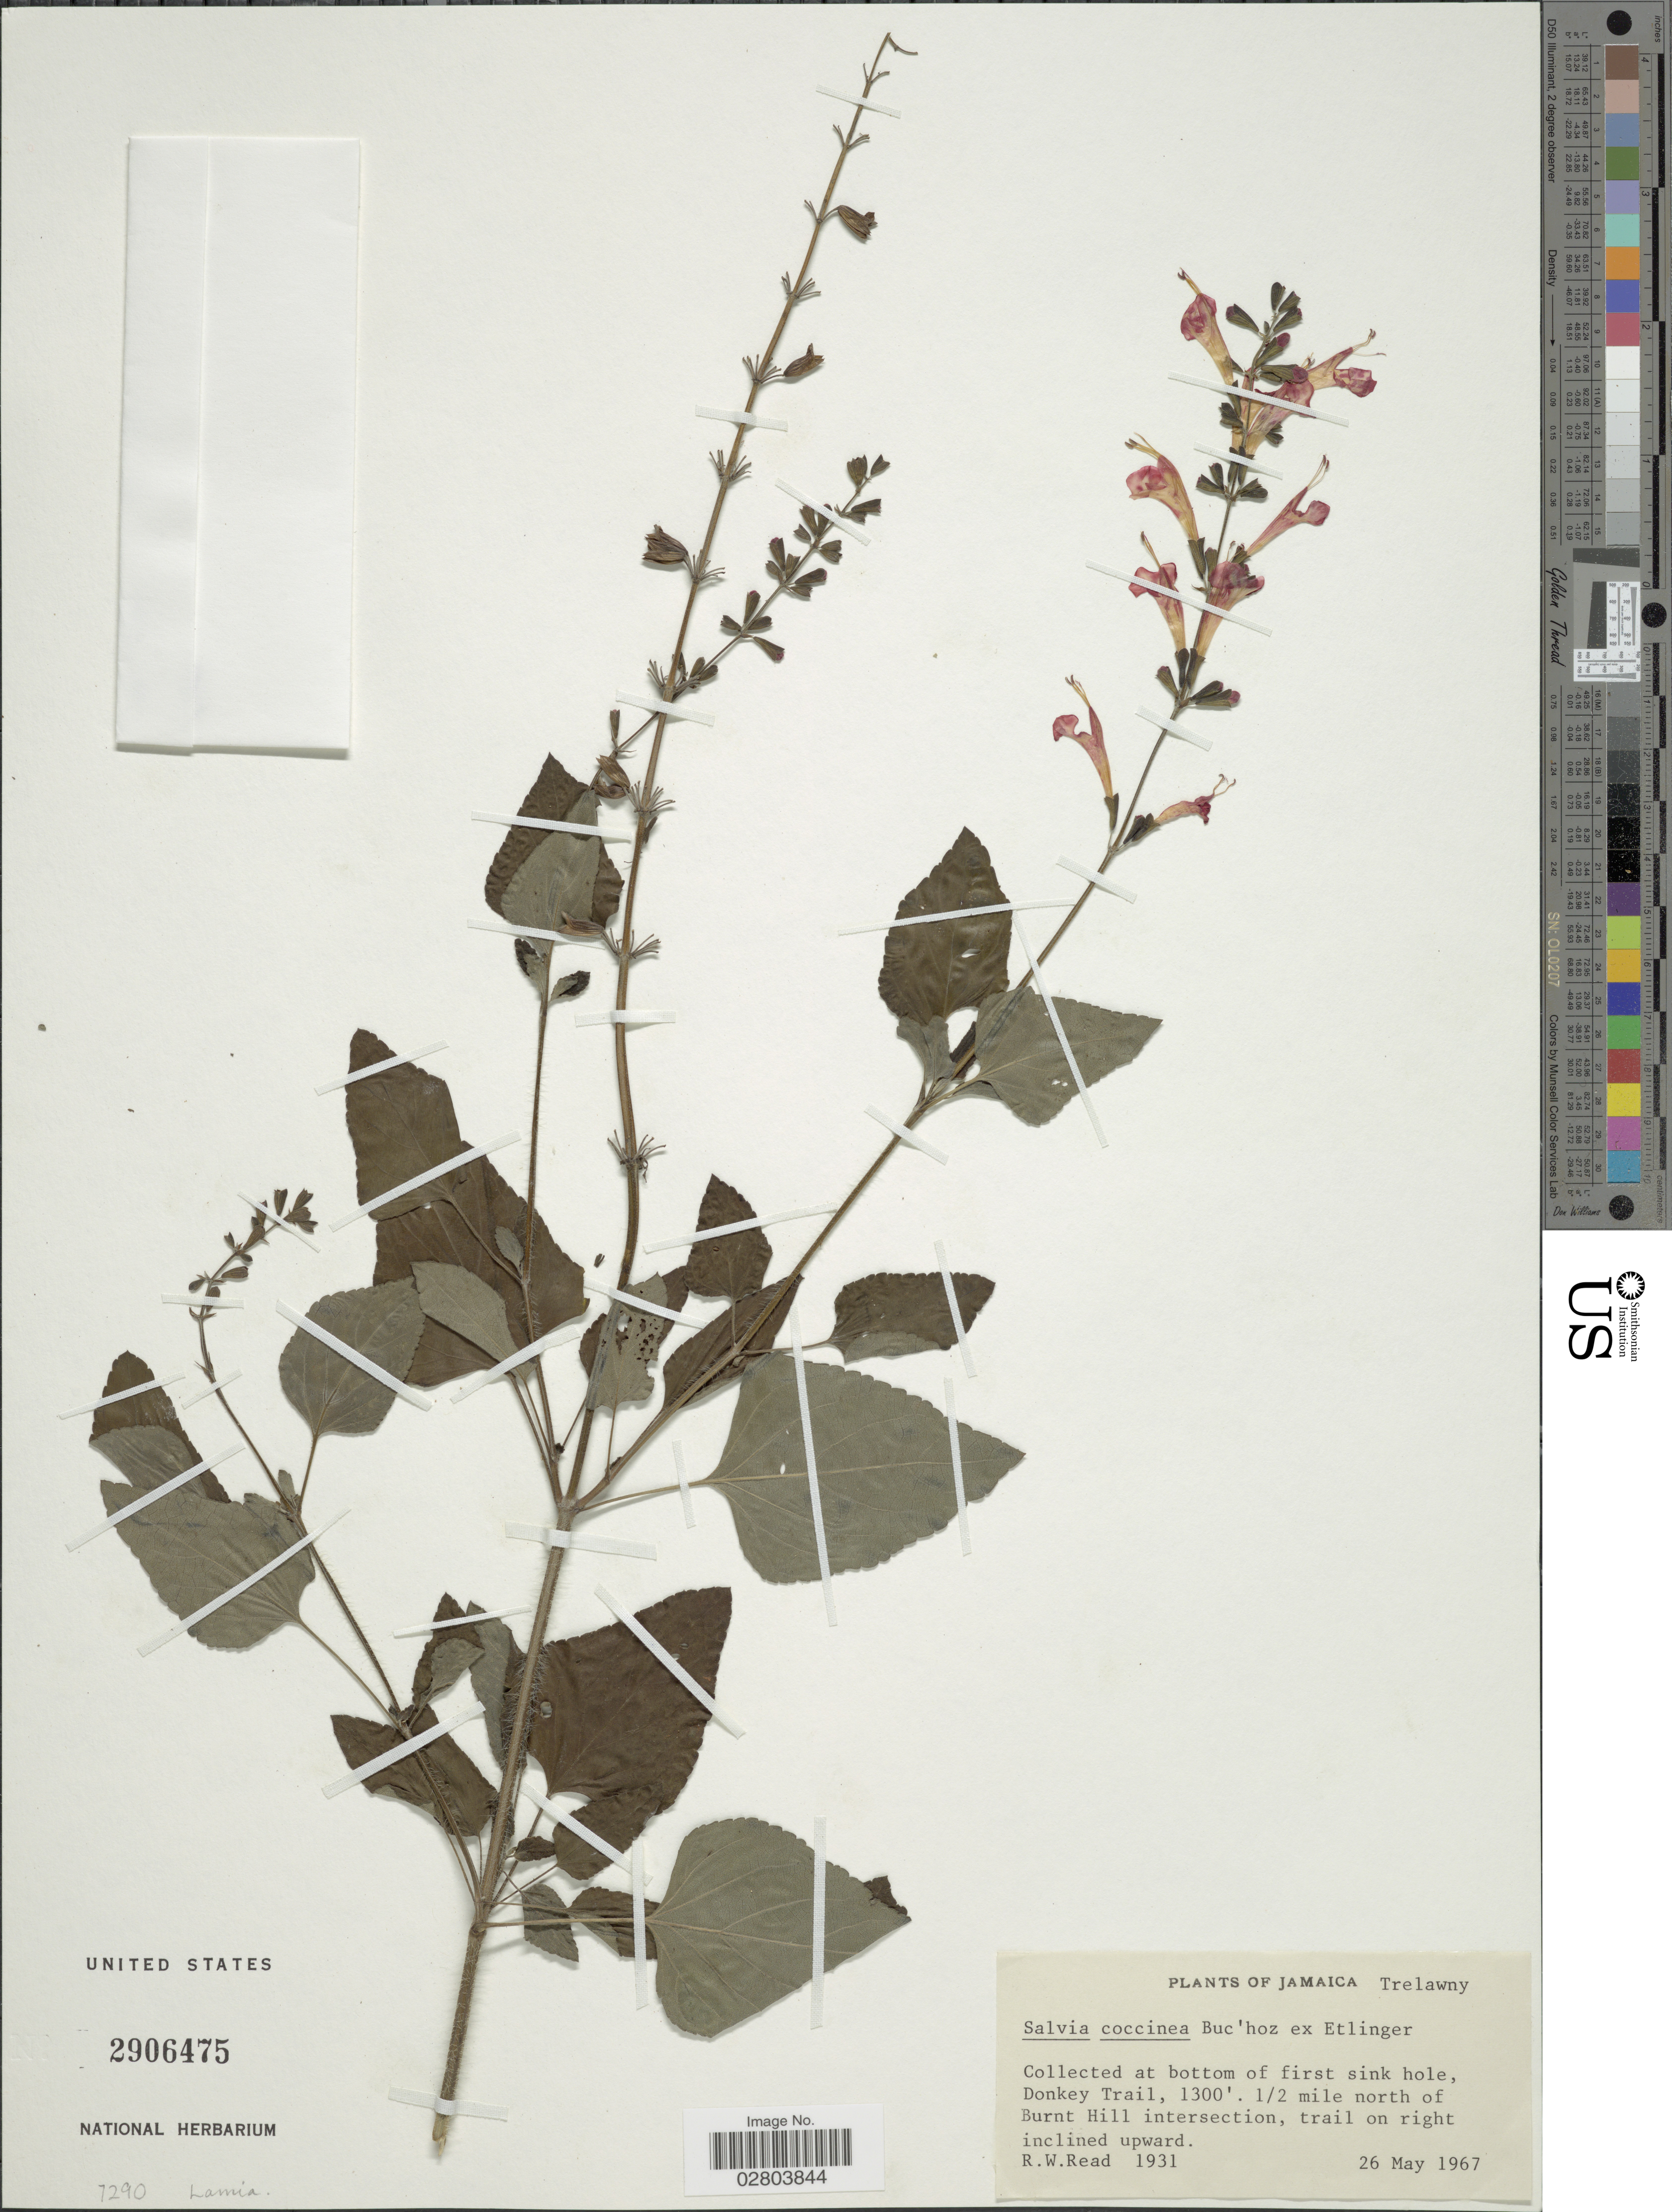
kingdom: Plantae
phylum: Tracheophyta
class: Magnoliopsida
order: Lamiales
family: Lamiaceae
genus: Salvia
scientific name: Salvia coccinea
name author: Etlinger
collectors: R. W. Read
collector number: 1931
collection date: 1967-05-26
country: Jamaica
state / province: Trelawny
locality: At bottom of first sink hole, Donkey Trail. ½ mile north of Burnt Hill intersection, trail on right inclined upward.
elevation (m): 396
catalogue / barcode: US 2906475